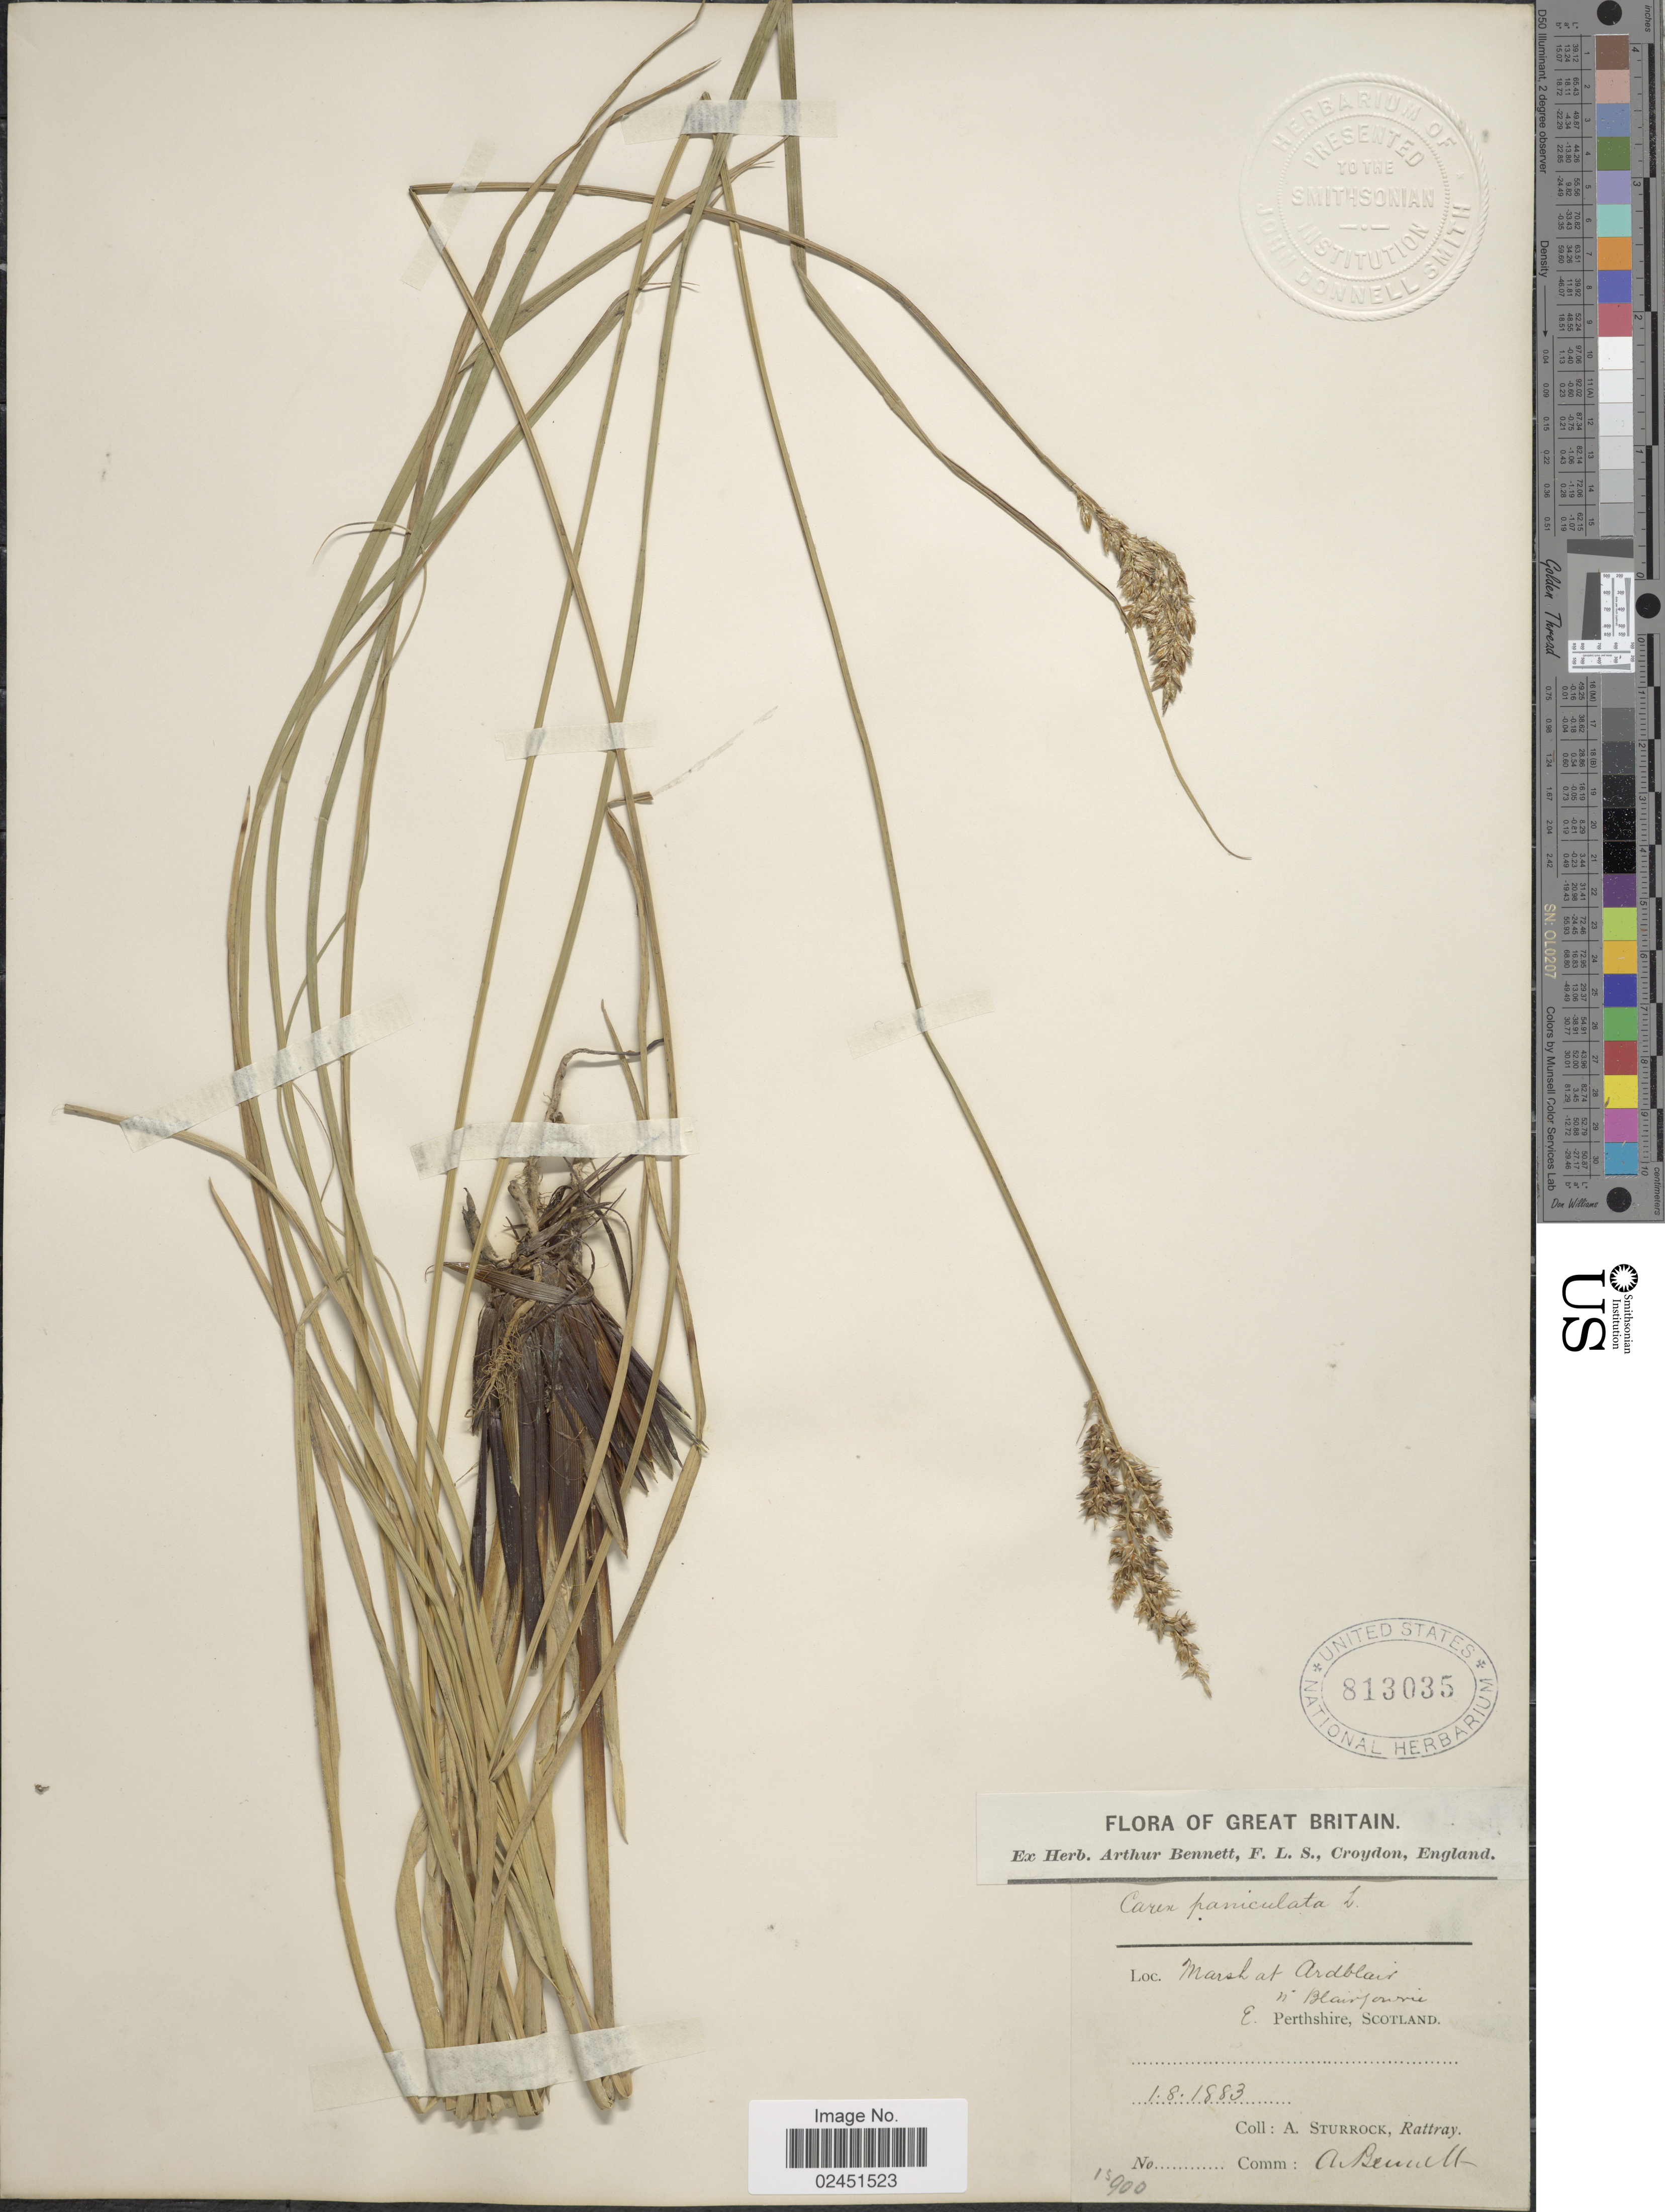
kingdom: Plantae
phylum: Tracheophyta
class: Liliopsida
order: Poales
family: Cyperaceae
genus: Carex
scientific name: Carex paniculata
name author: L.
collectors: A. Sturrock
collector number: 15900*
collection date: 1883-08-01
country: United Kingdom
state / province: Scotland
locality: Marsh at Ardblair n. Blair prairie. E. Perthshire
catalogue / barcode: US 812035